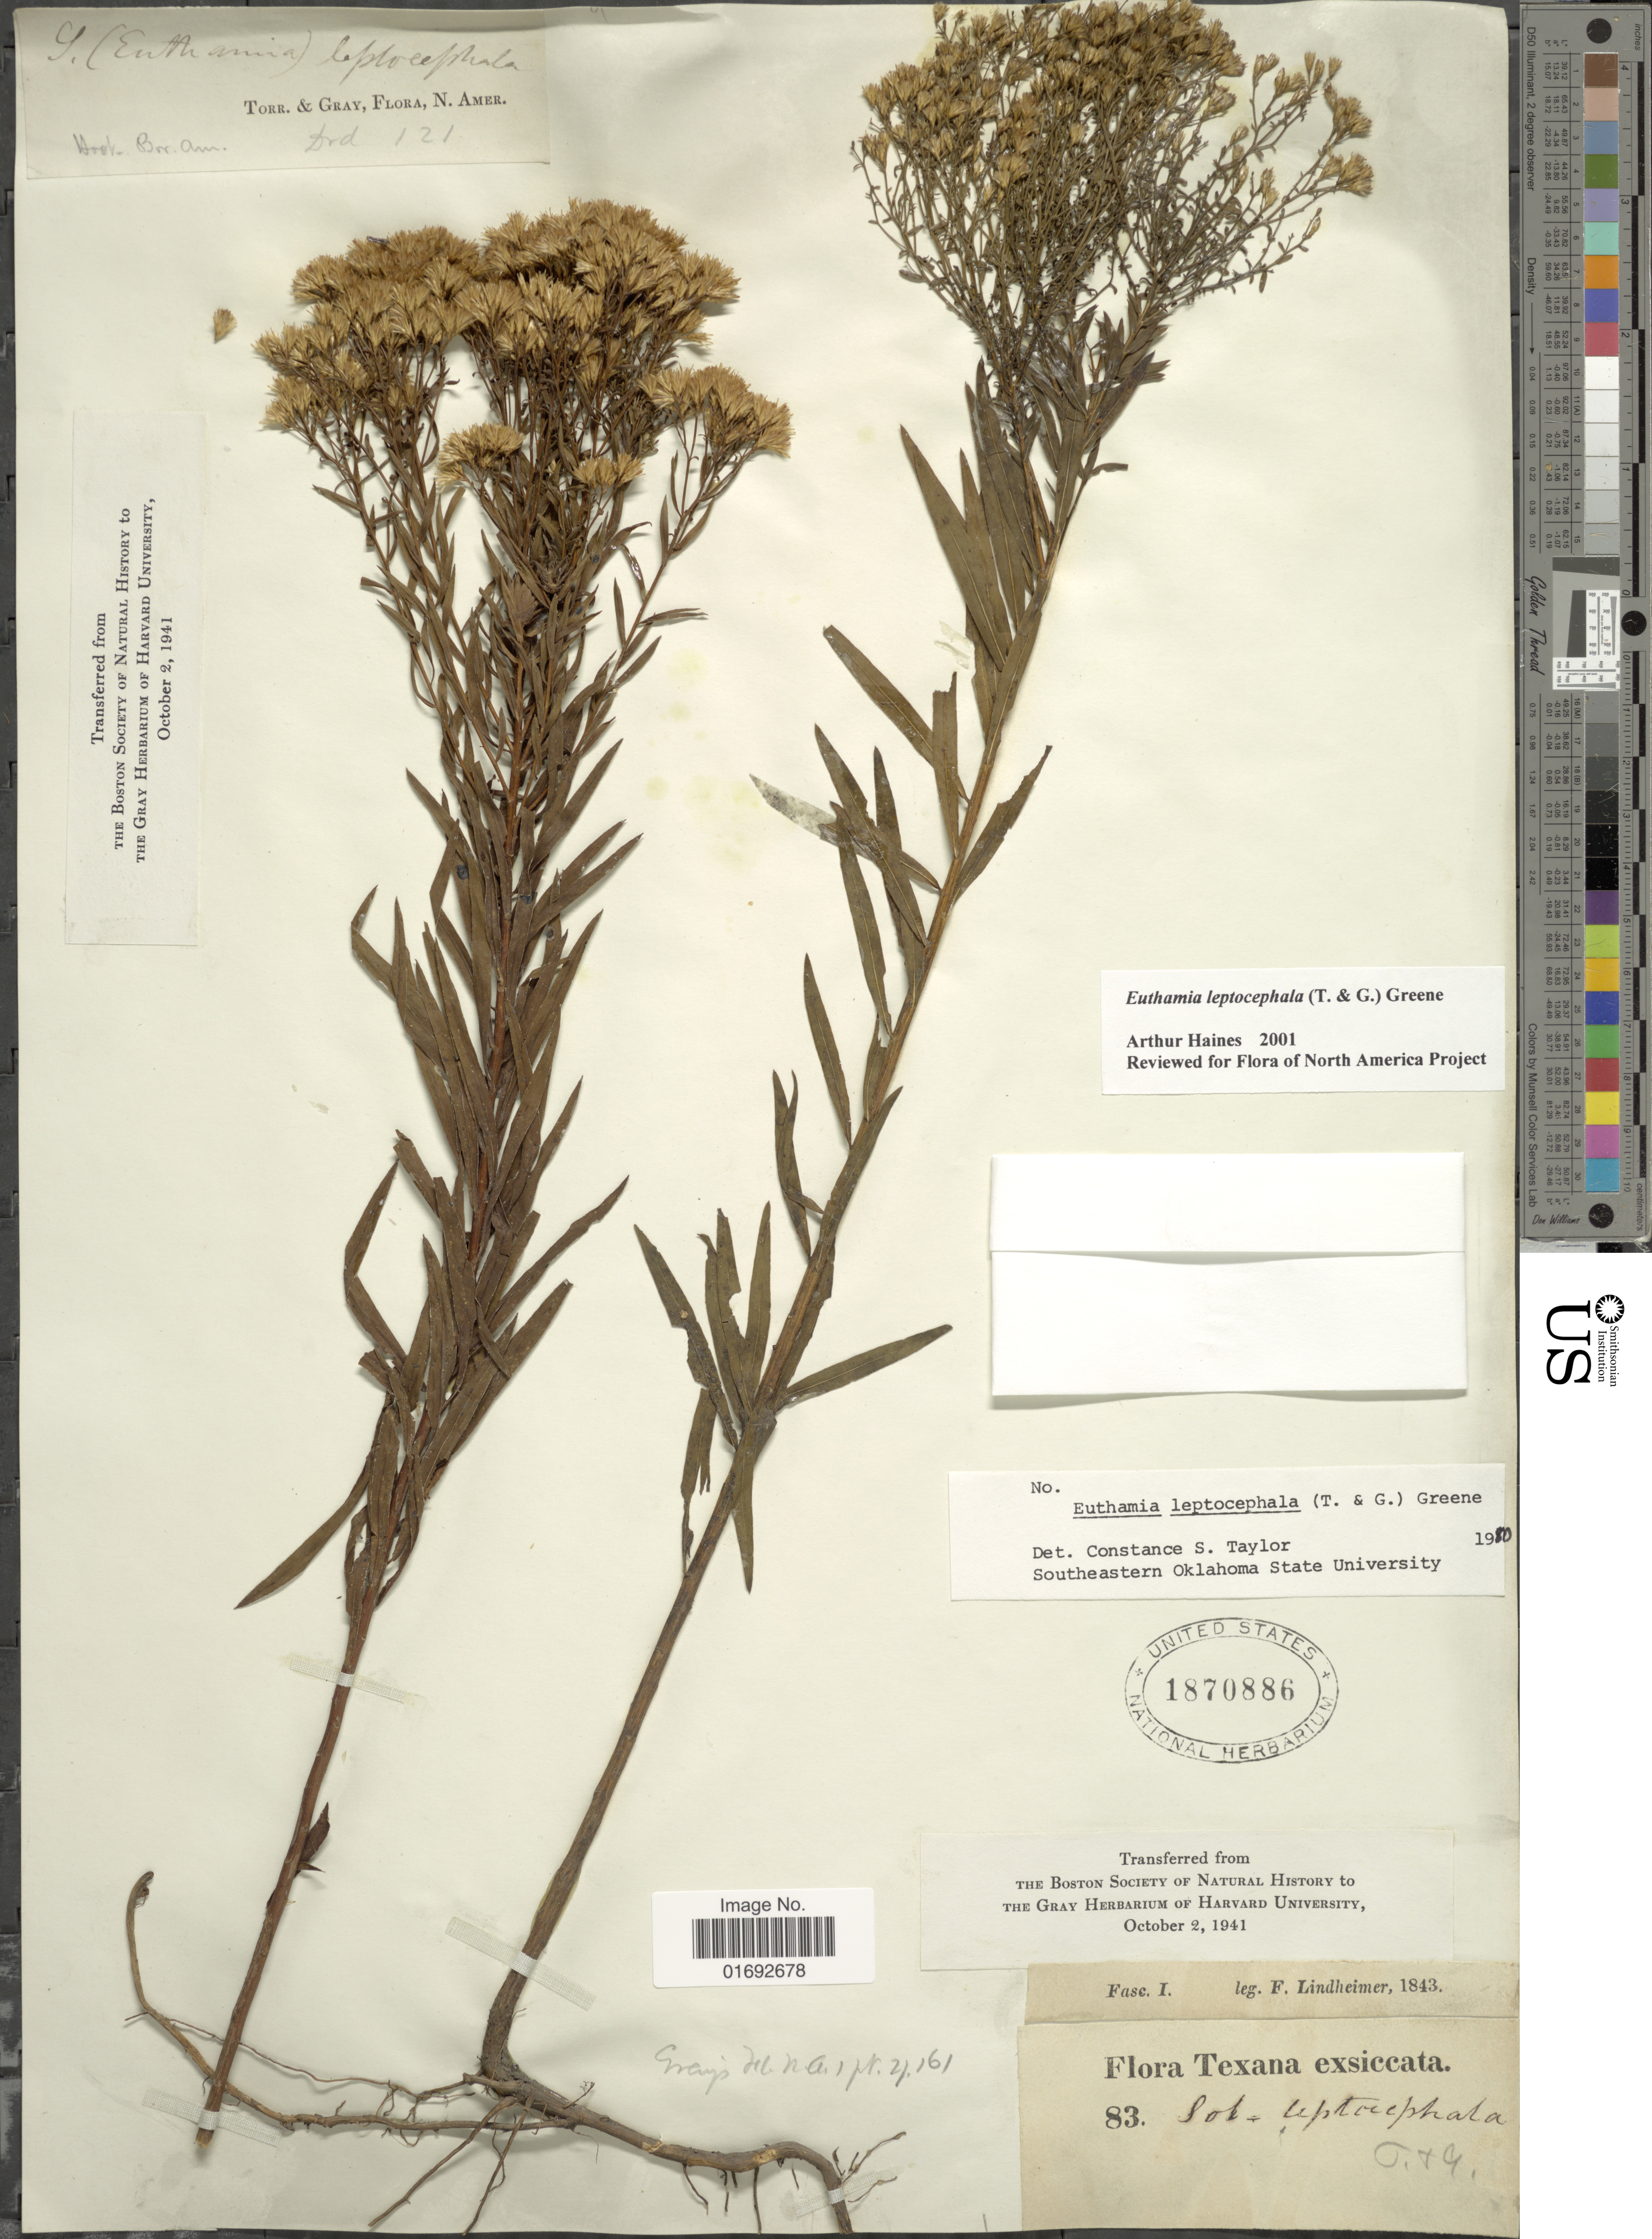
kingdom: Plantae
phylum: Tracheophyta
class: Magnoliopsida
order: Asterales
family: Asteraceae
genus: Euthamia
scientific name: Euthamia leptocephala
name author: (Torr. & A. Gray) Greene ex Porter & Britton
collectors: F. Lindheimer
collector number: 83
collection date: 1843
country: United States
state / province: Texas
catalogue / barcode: US 1870886